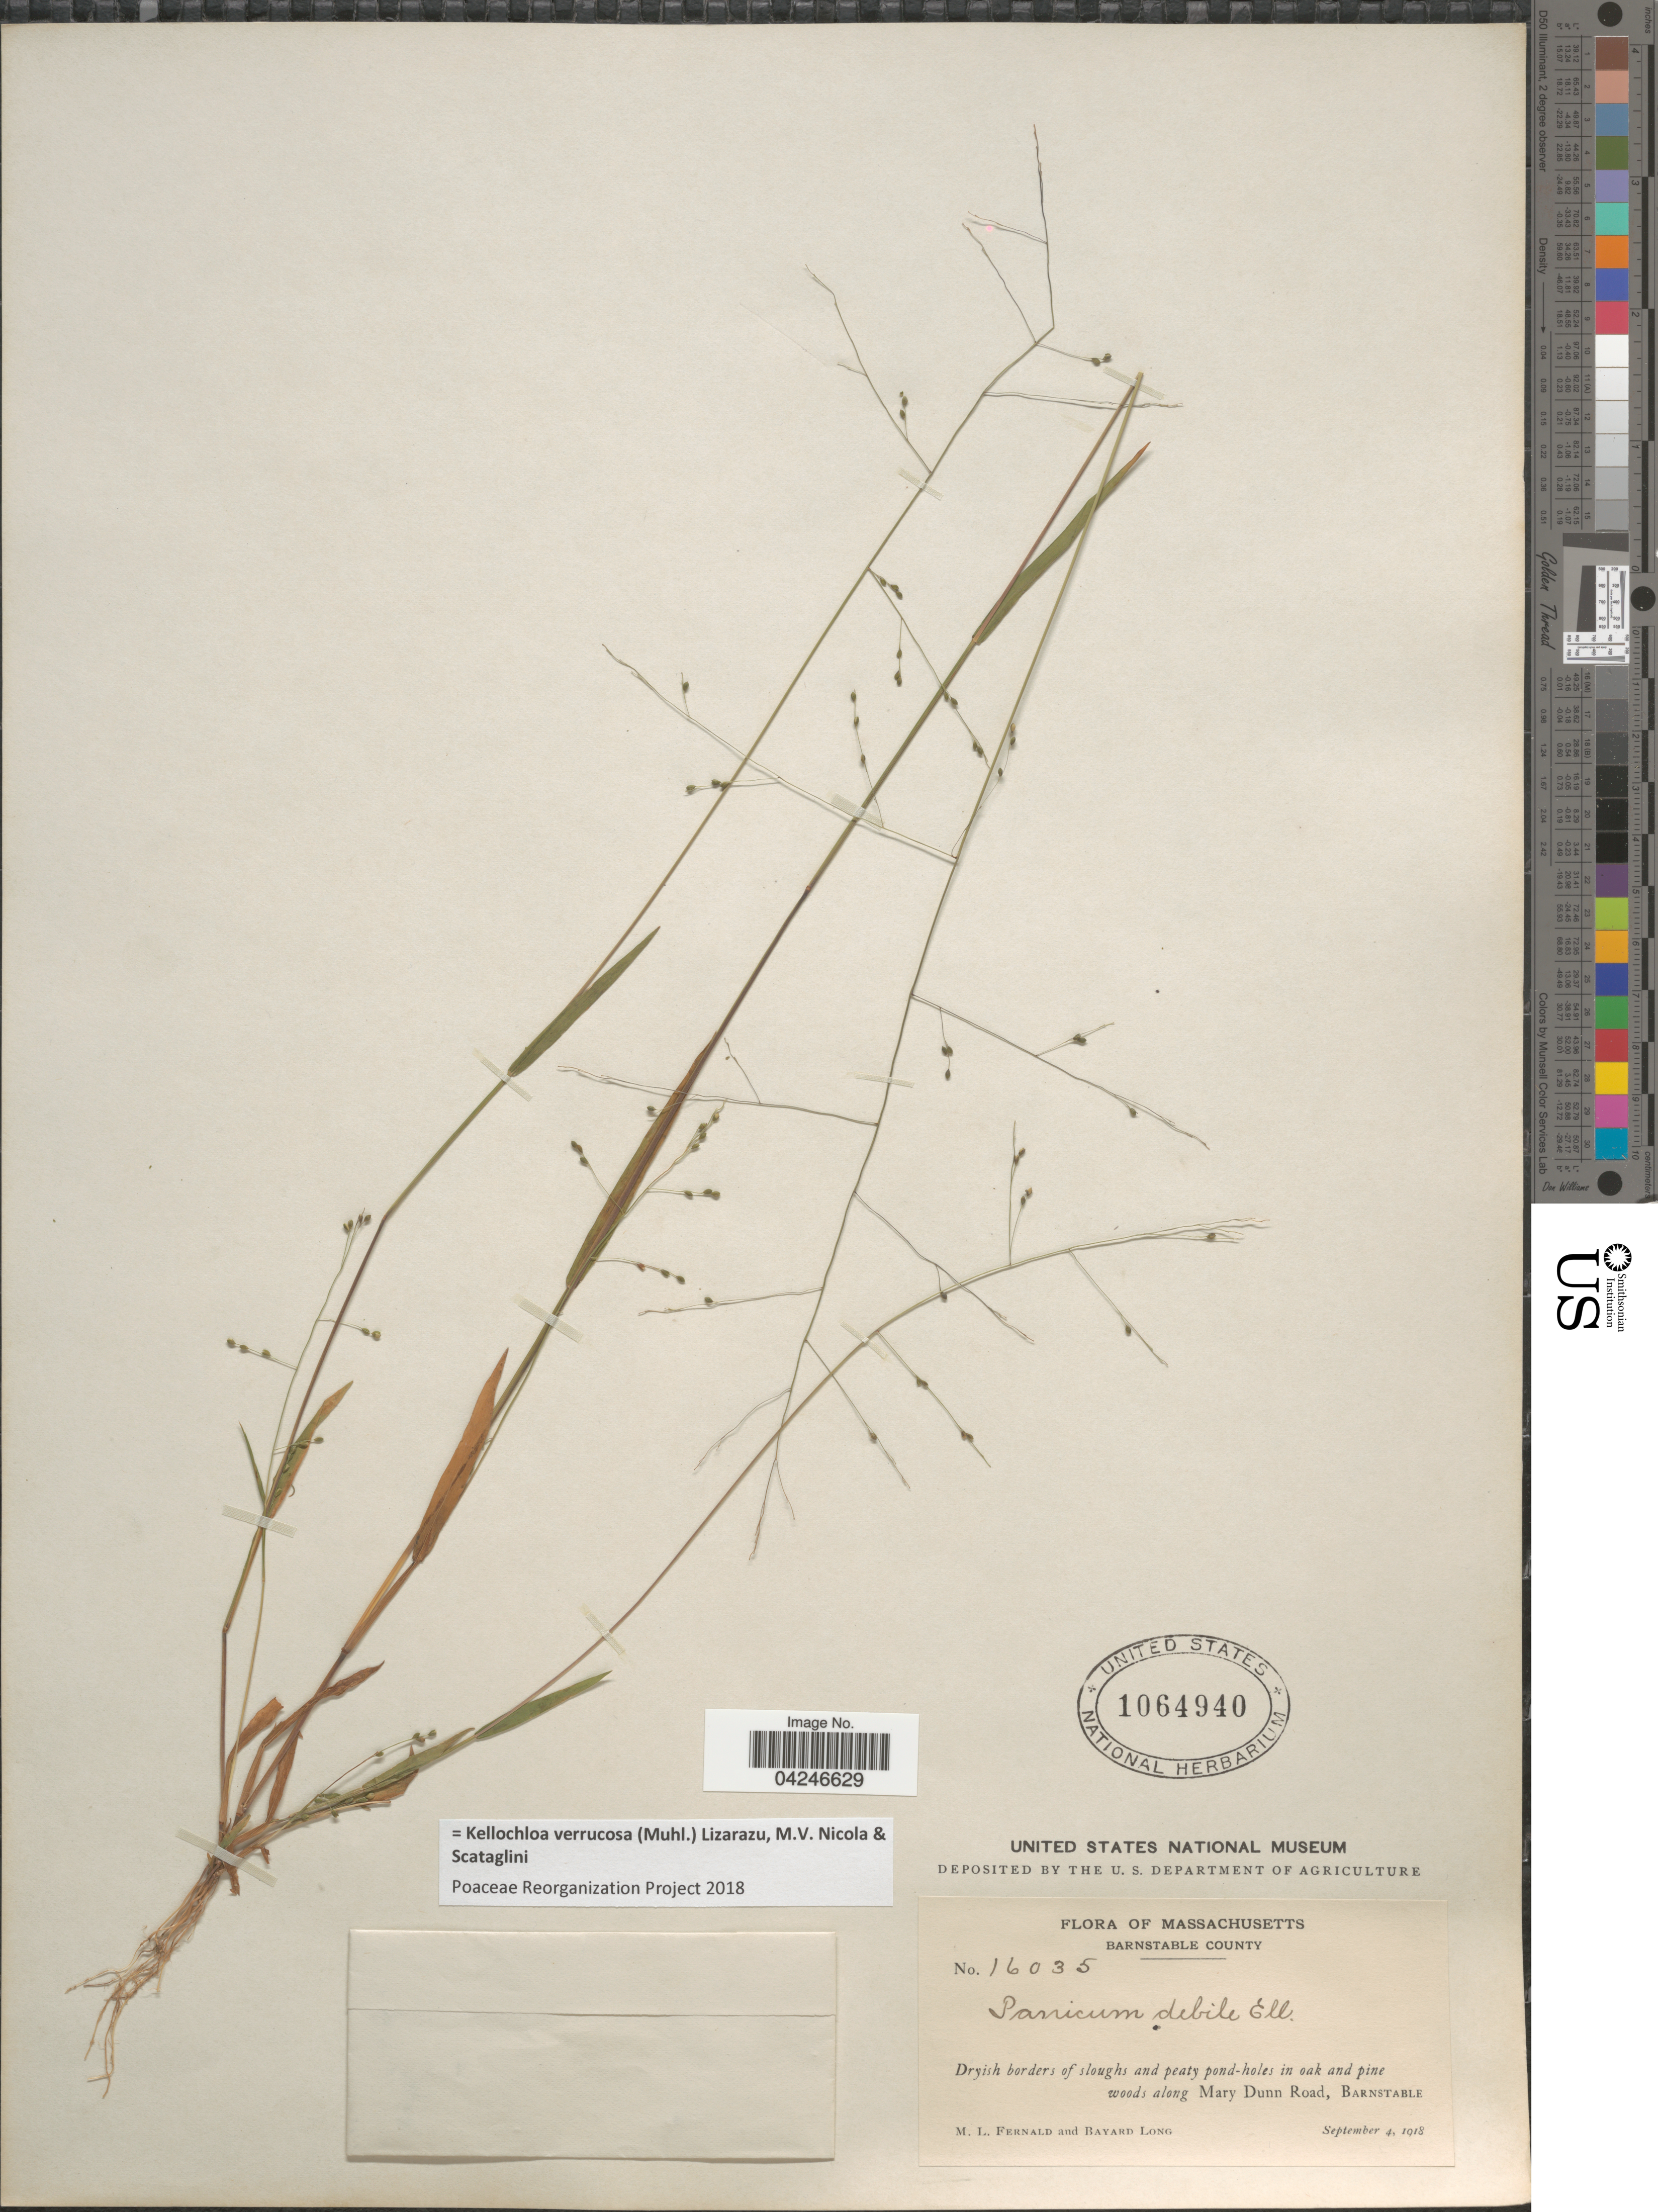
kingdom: Plantae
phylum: Tracheophyta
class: Liliopsida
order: Poales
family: Poaceae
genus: Kellochloa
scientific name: Kellochloa verrucosa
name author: (Muhl.) Lizarazu et al.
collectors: M. L. Fernald & B. Long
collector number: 16035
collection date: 1918-09-04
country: United States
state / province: Massachusetts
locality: Barnstable County. Along Mary Dunn Road, Barnstable.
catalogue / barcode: US 1064940